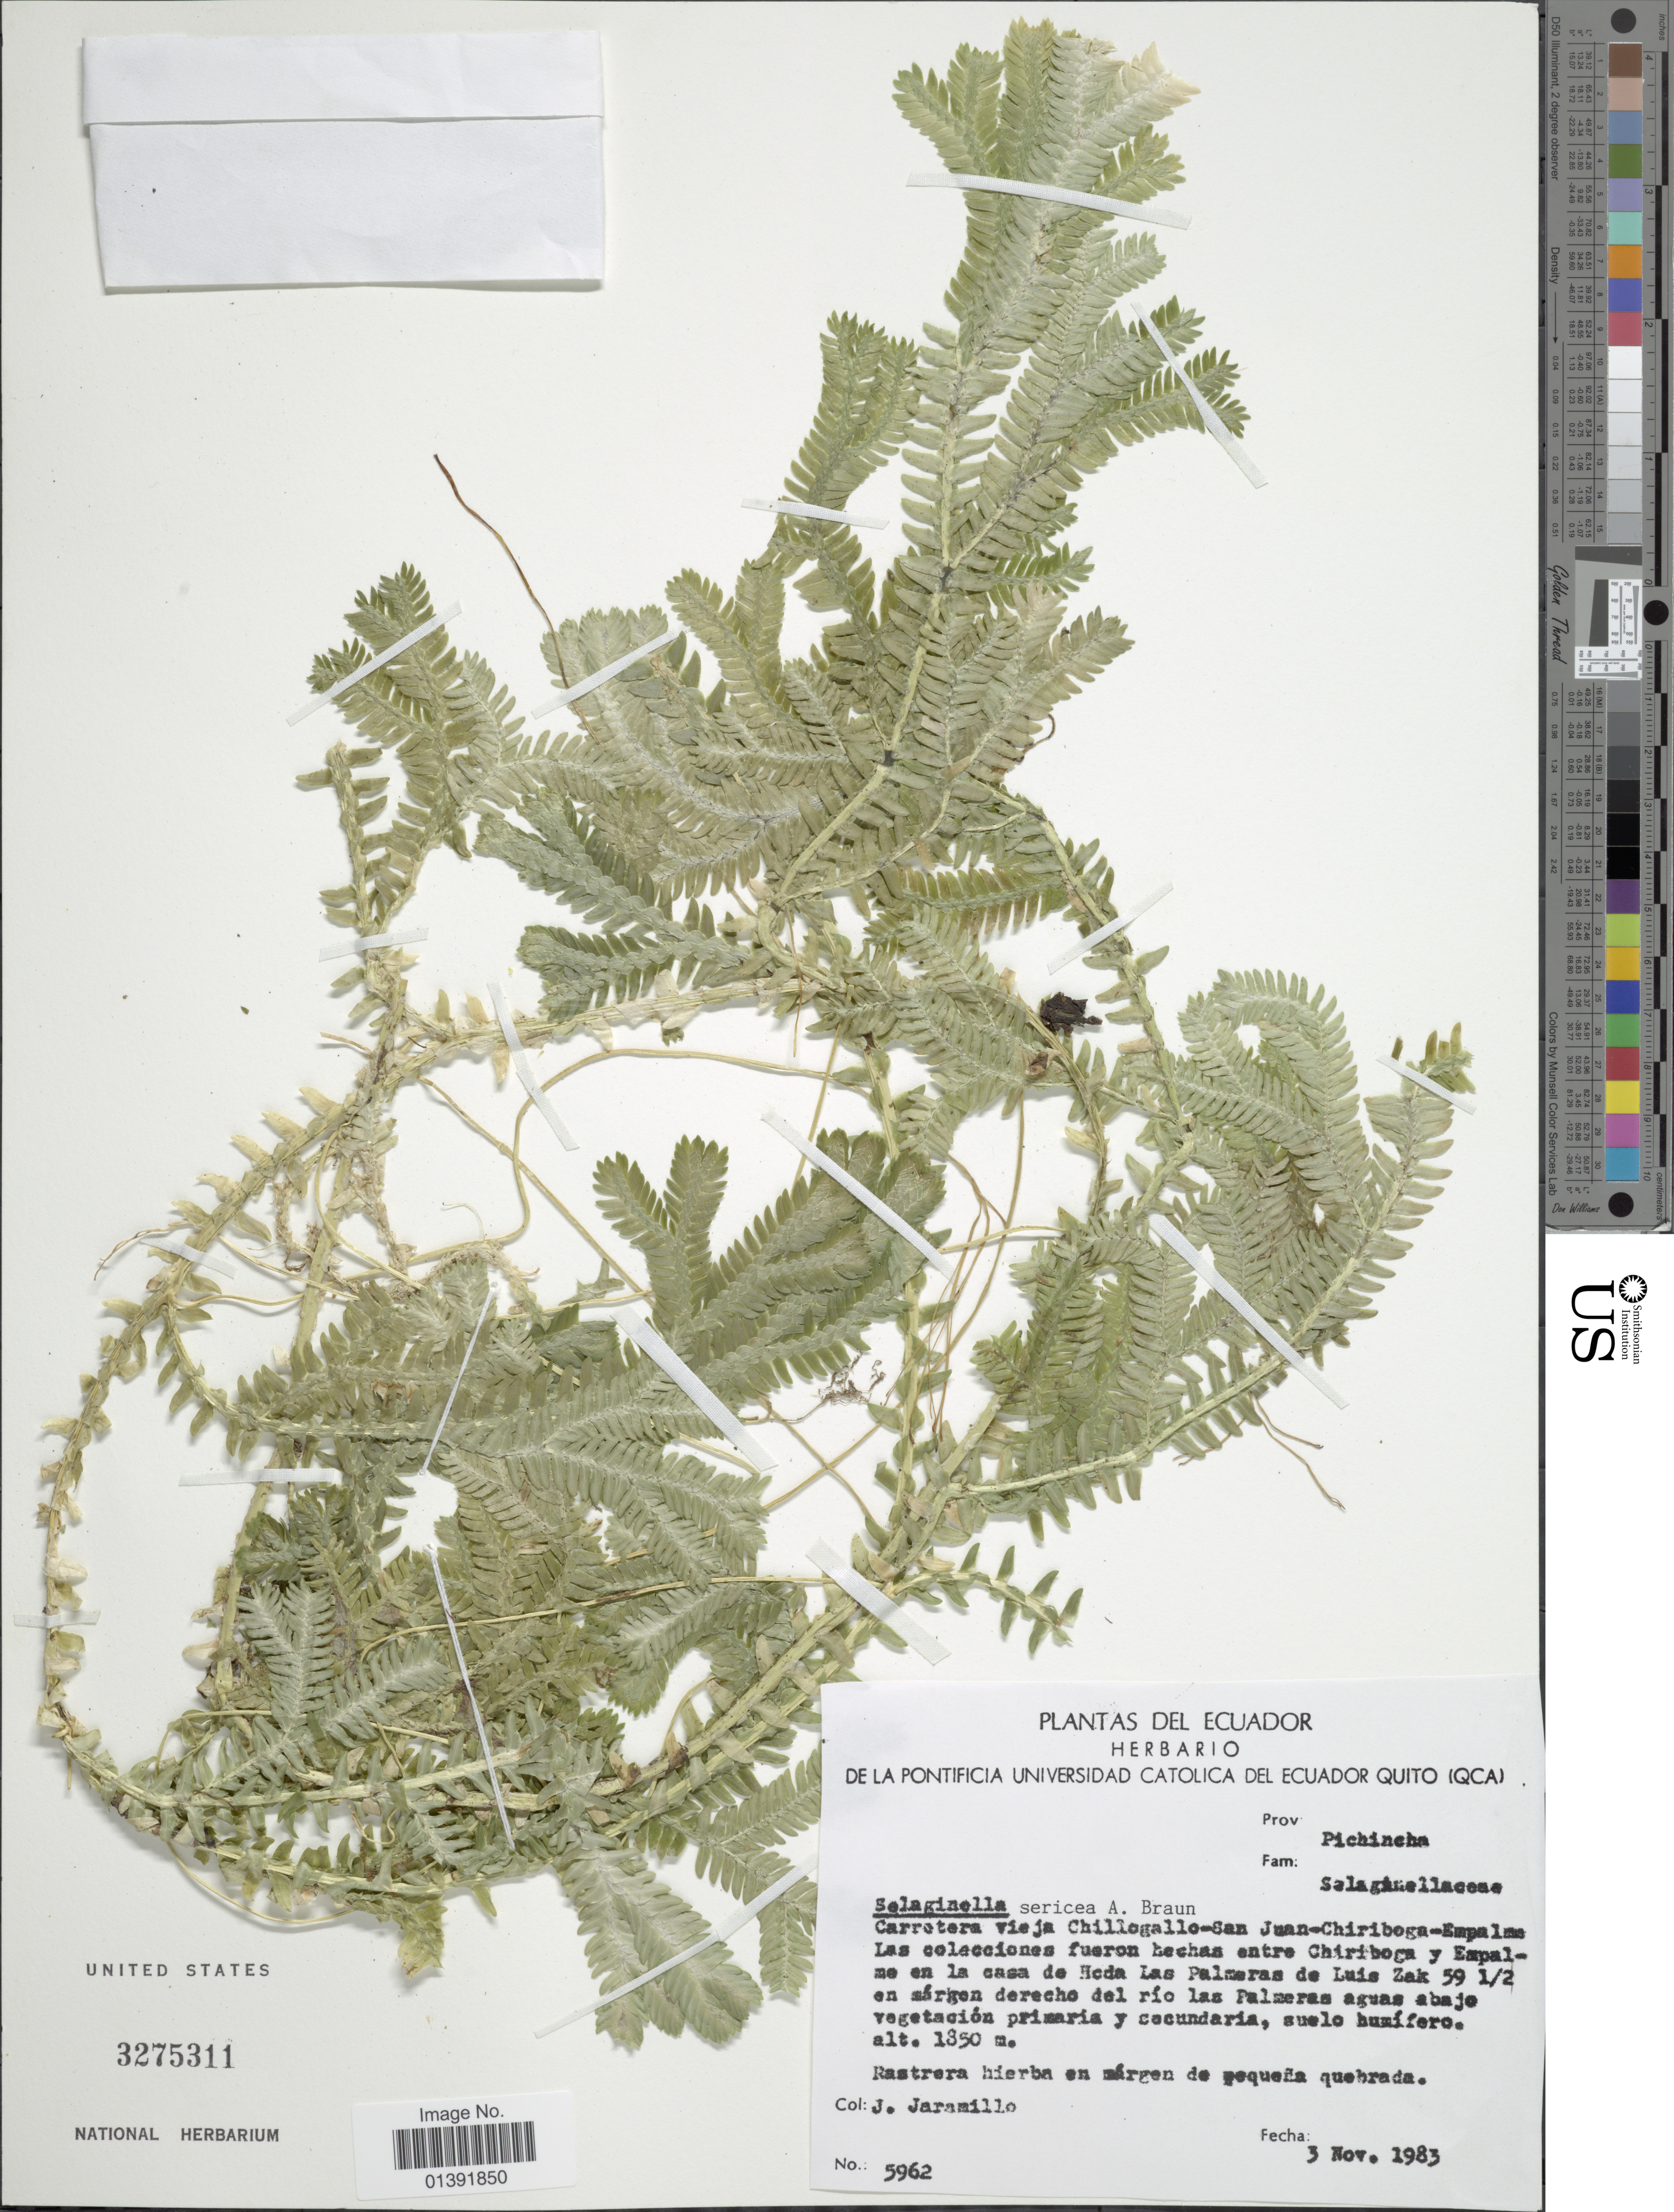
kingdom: Plantae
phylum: Tracheophyta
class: Lycopodiopsida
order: Selaginellales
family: Selaginellaceae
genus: Selaginella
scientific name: Selaginella sericea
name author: A. Braun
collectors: J. Jaramillo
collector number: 5962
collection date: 1983-11-03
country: Ecuador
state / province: Pichincha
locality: Carotera vieja Chillogallo-San Juan Juan-Chiriboga-Empalme Las colecciones fueron hechas entre Chiriboga y Empalme en la casa de Heda Las Palmeras de Luis Zak en margen derecho del rio las Palmeras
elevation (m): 1850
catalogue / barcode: US 3275311